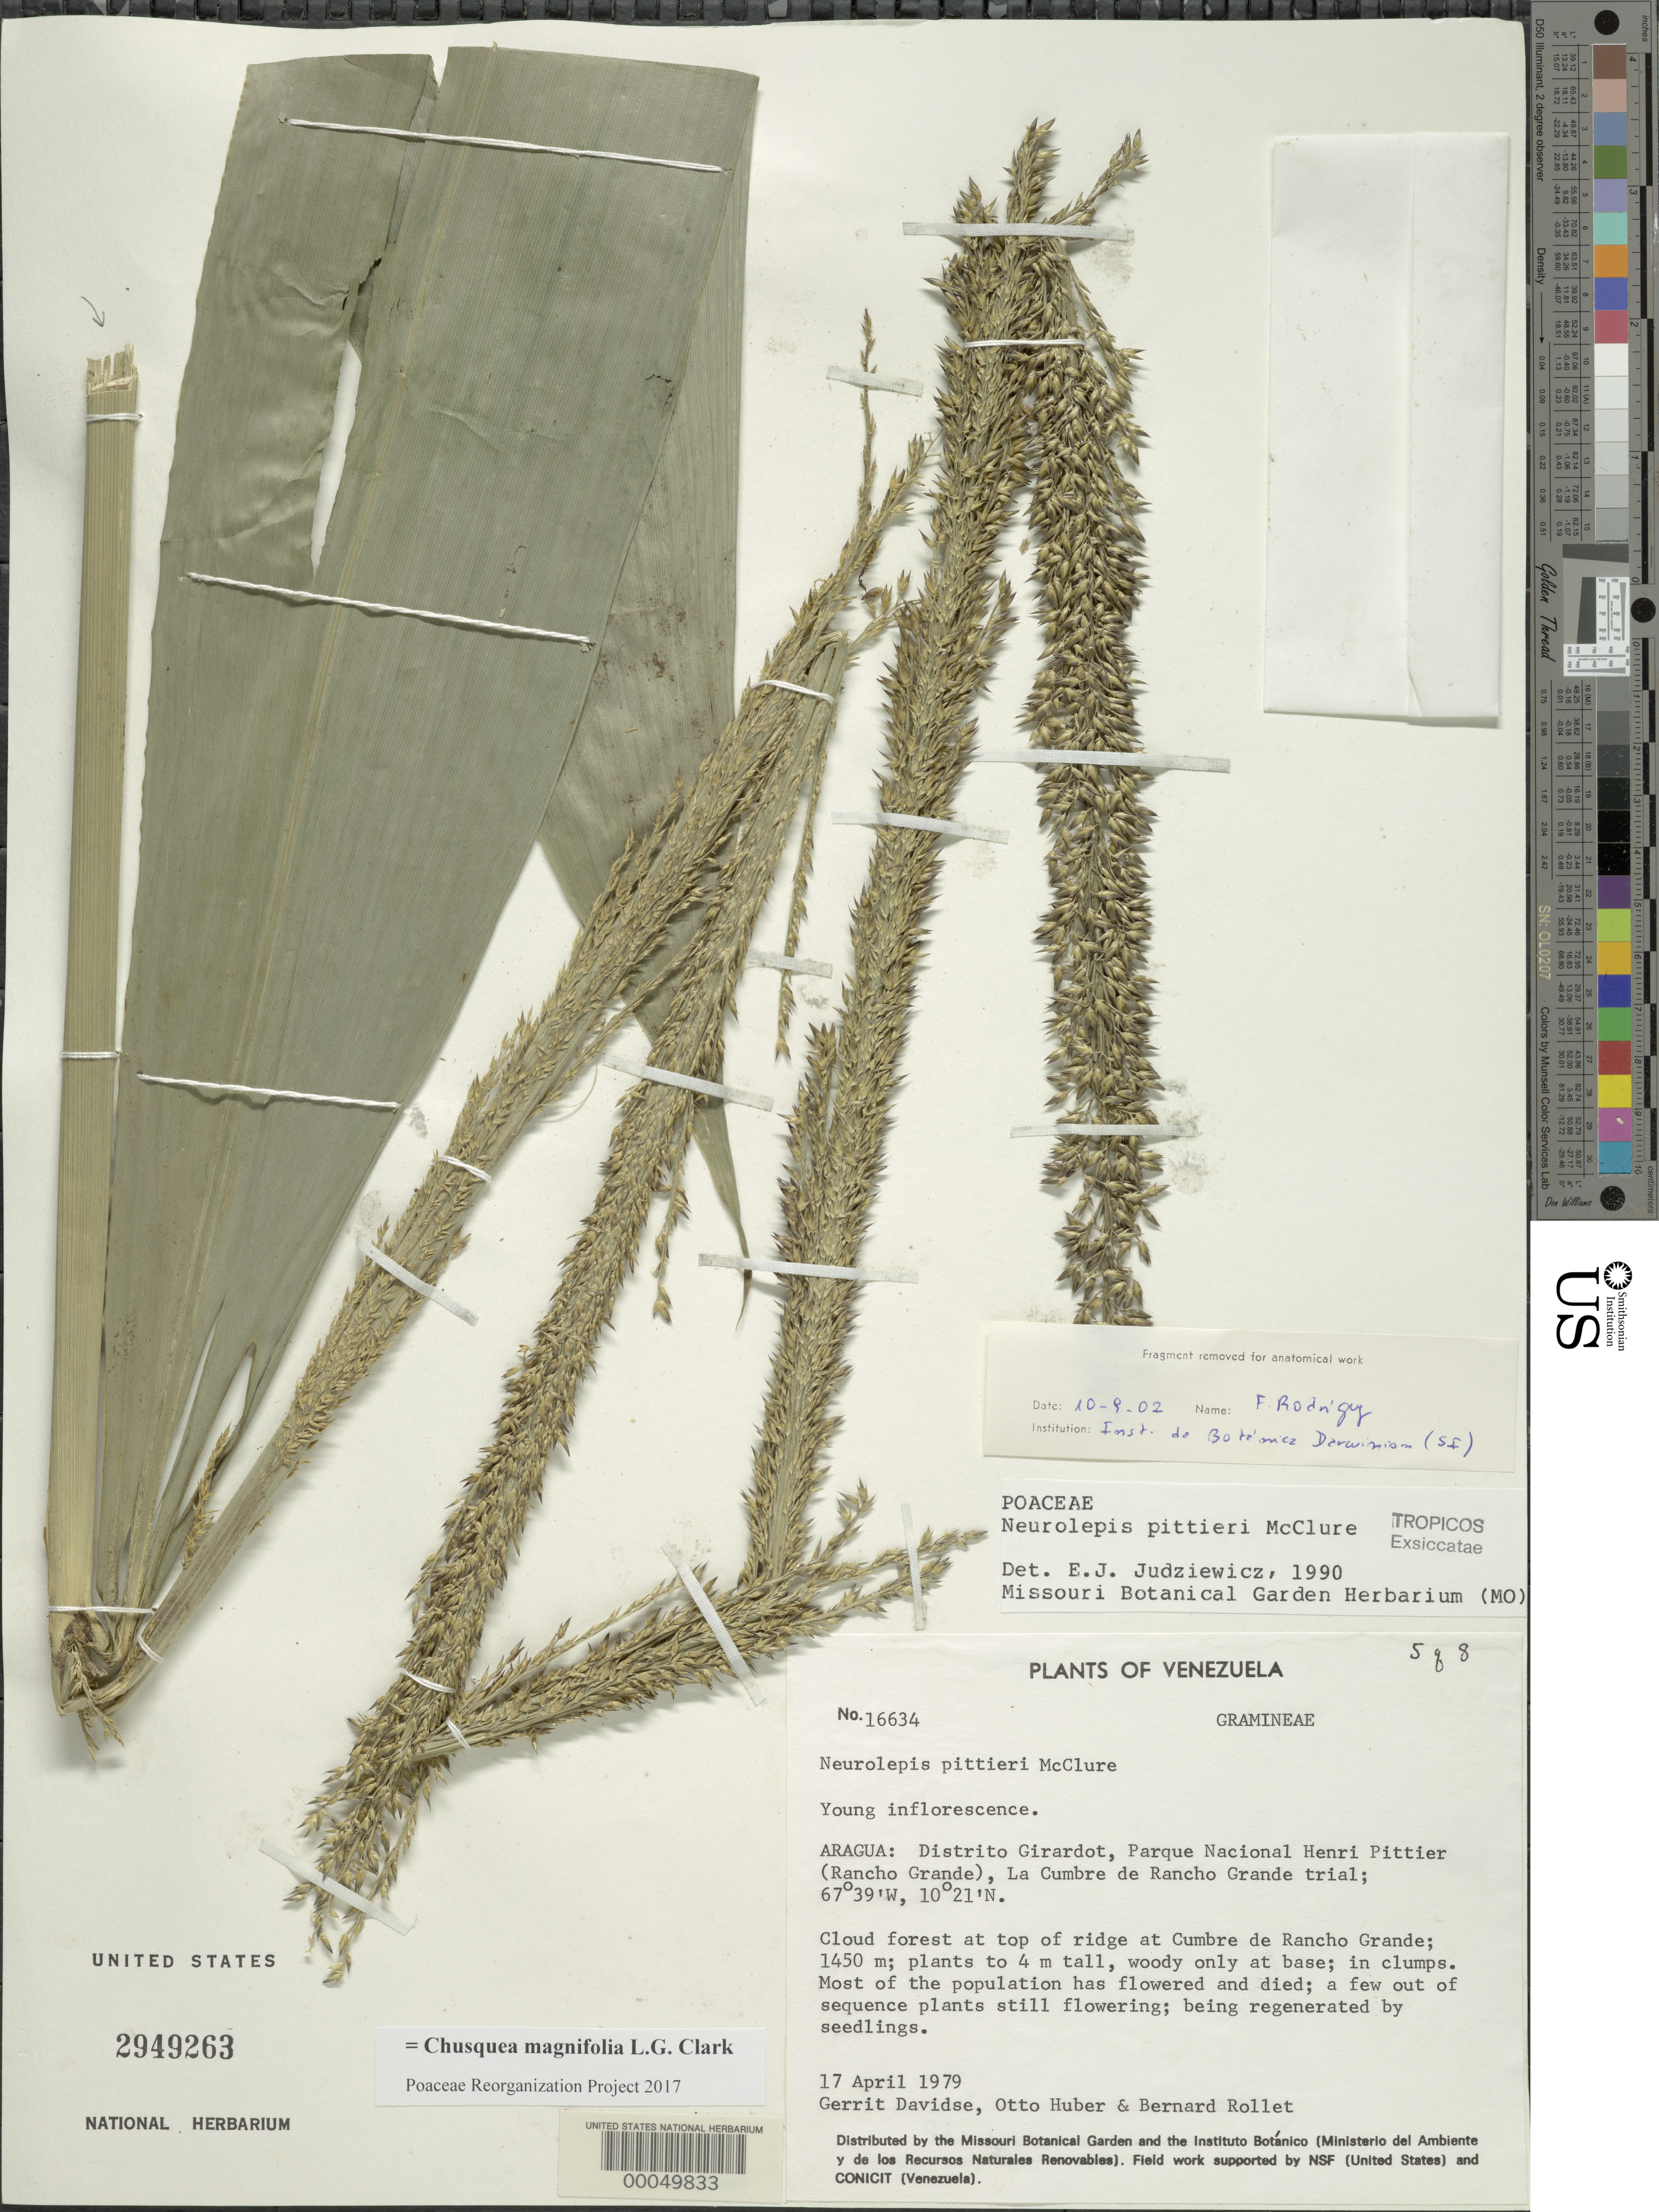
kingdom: Plantae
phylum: Tracheophyta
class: Liliopsida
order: Poales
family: Poaceae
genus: Chusquea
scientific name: Chusquea magnifolia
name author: L.G. Clark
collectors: G. Davidse, O. Huber & B. Rollet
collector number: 16634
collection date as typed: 17 Apr 1979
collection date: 1979-04-17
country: Venezuela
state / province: Aragua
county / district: Girardot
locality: Parque nacional henri pittier (rancho grande); top of ridge at cumbre de rancho grande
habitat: Cloud forest at top of ridge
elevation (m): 1450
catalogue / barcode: US 2949263